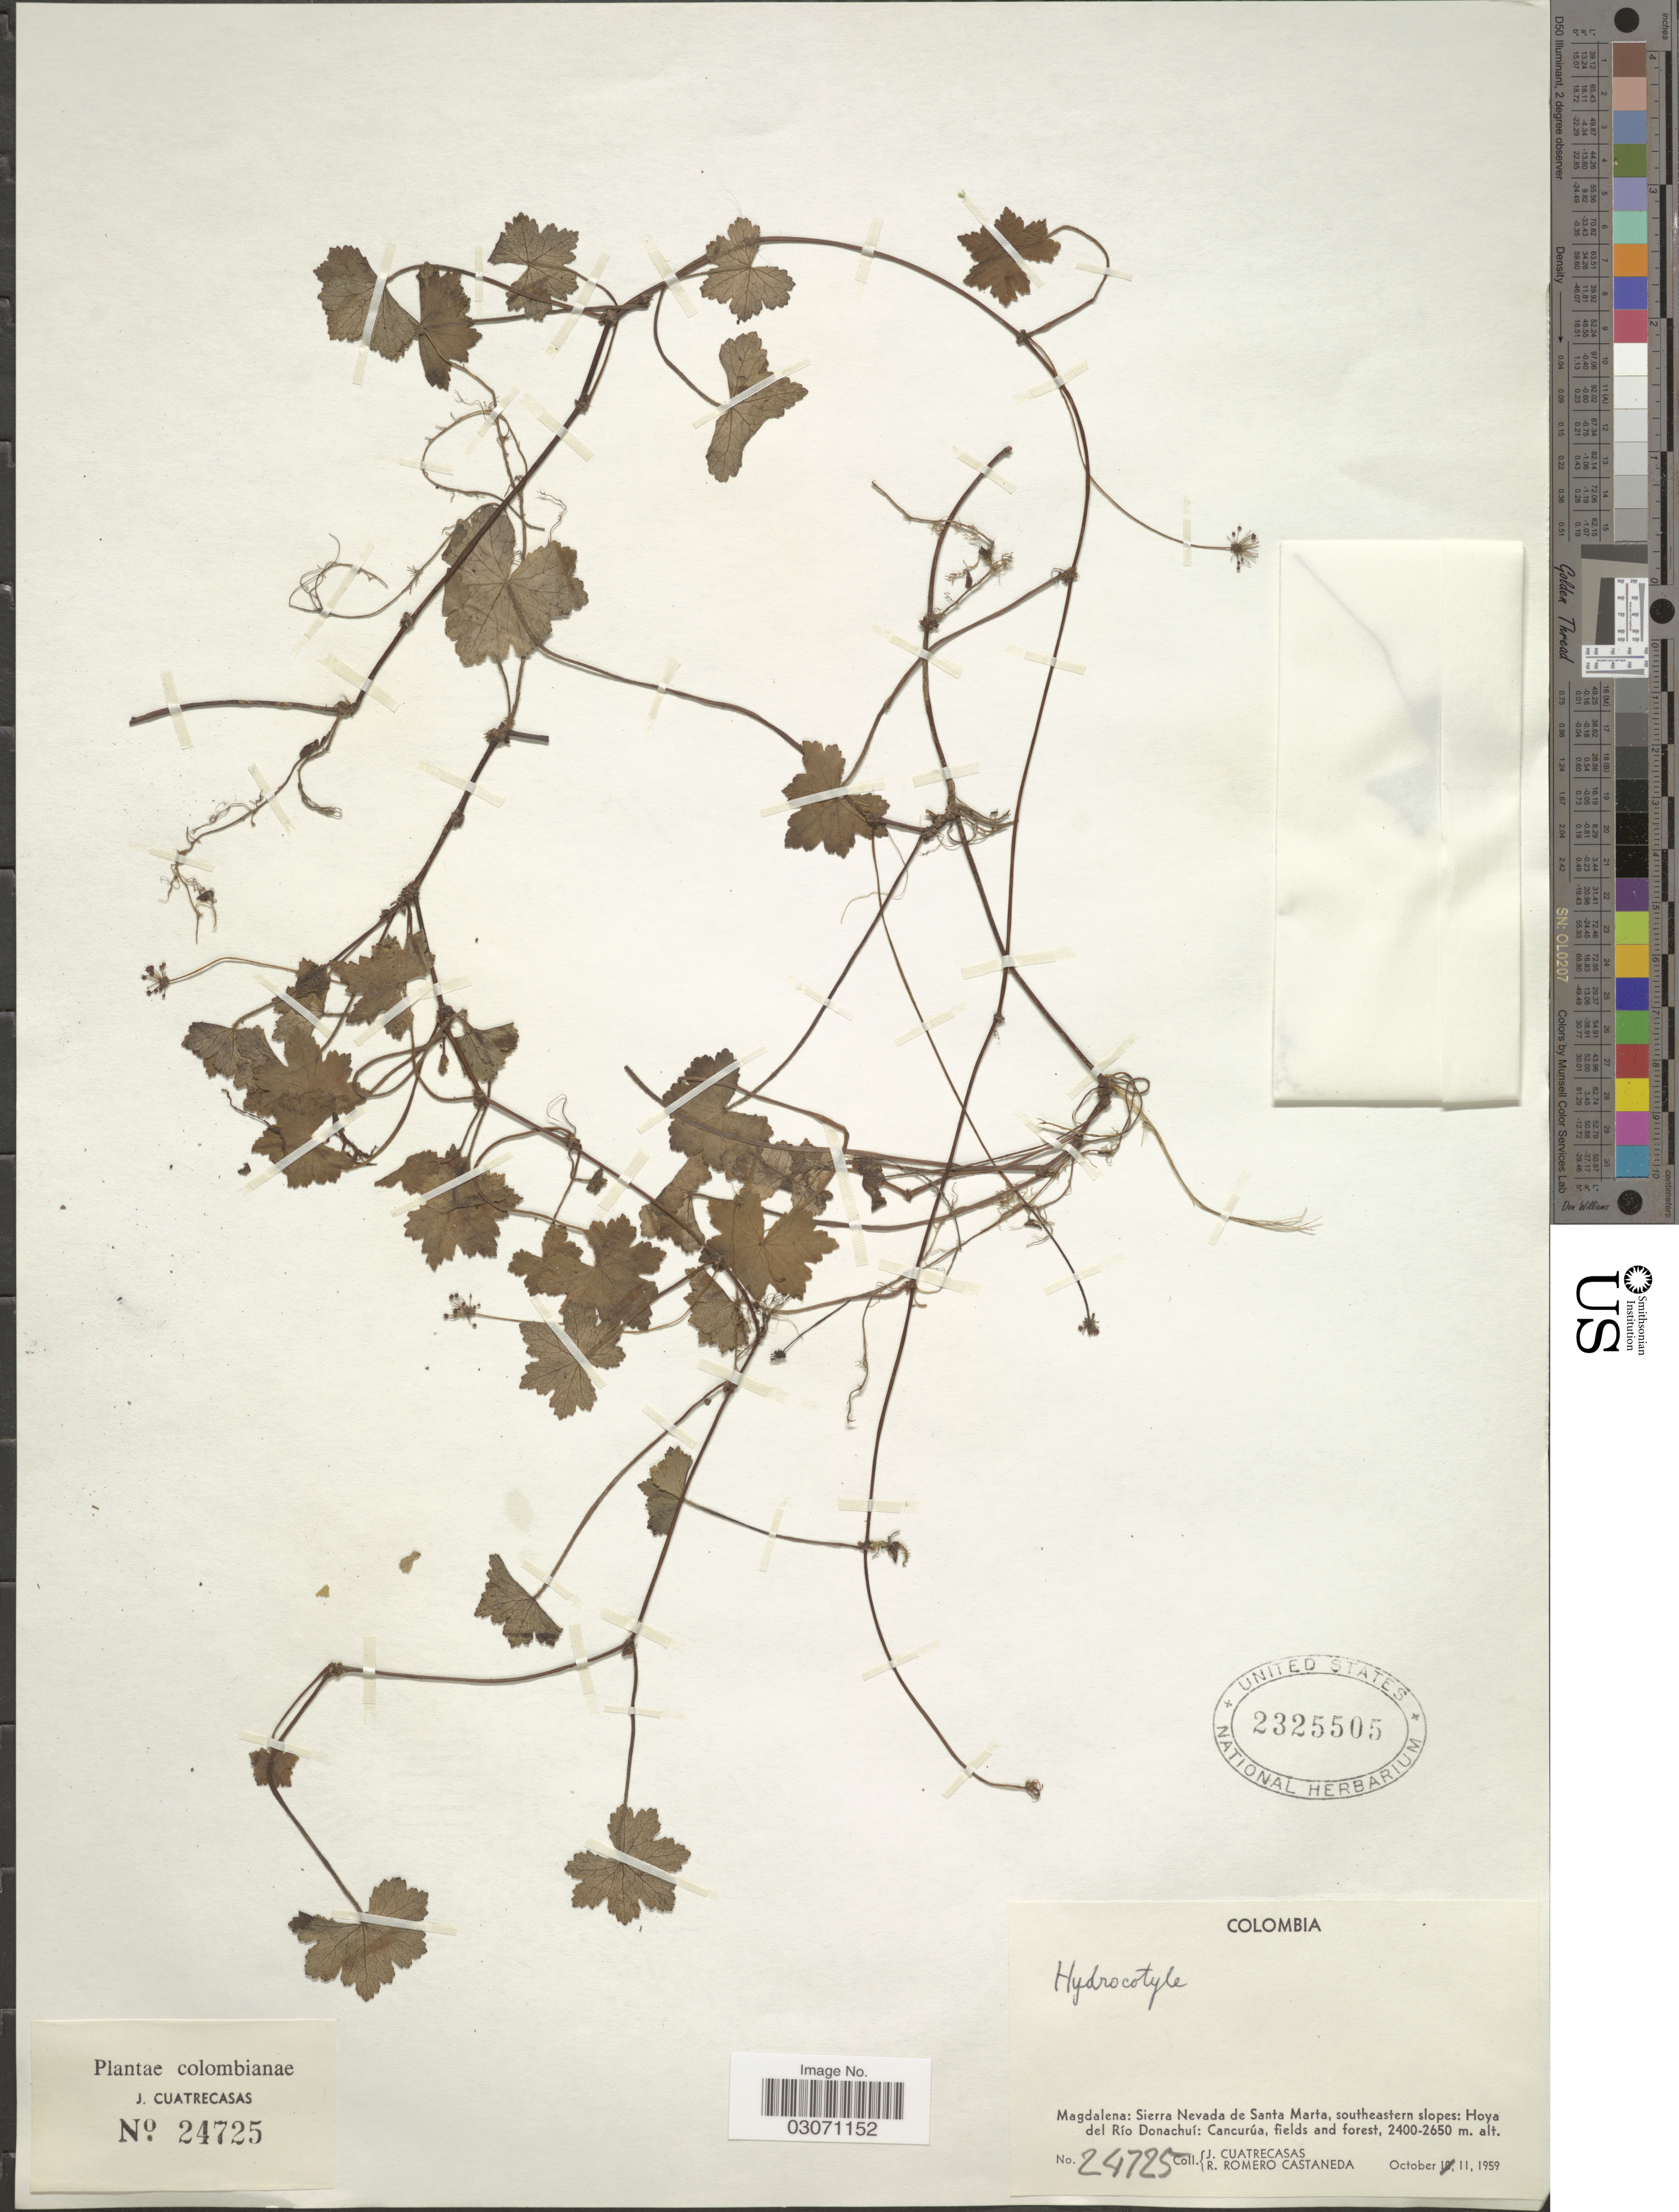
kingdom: Plantae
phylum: Tracheophyta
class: Magnoliopsida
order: Apiales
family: Araliaceae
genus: Hydrocotyle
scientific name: Hydrocotyle sp.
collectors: J. Cuatrecasas & R. Romero Castañeda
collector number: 24725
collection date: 1959-10-11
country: Colombia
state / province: Magdalena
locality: Sierra Nevada de Santa Marta, southeastern slopes: Hoya del Río Donachuí: Cancurúa, fields and forest.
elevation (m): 2400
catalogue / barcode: US 2325505